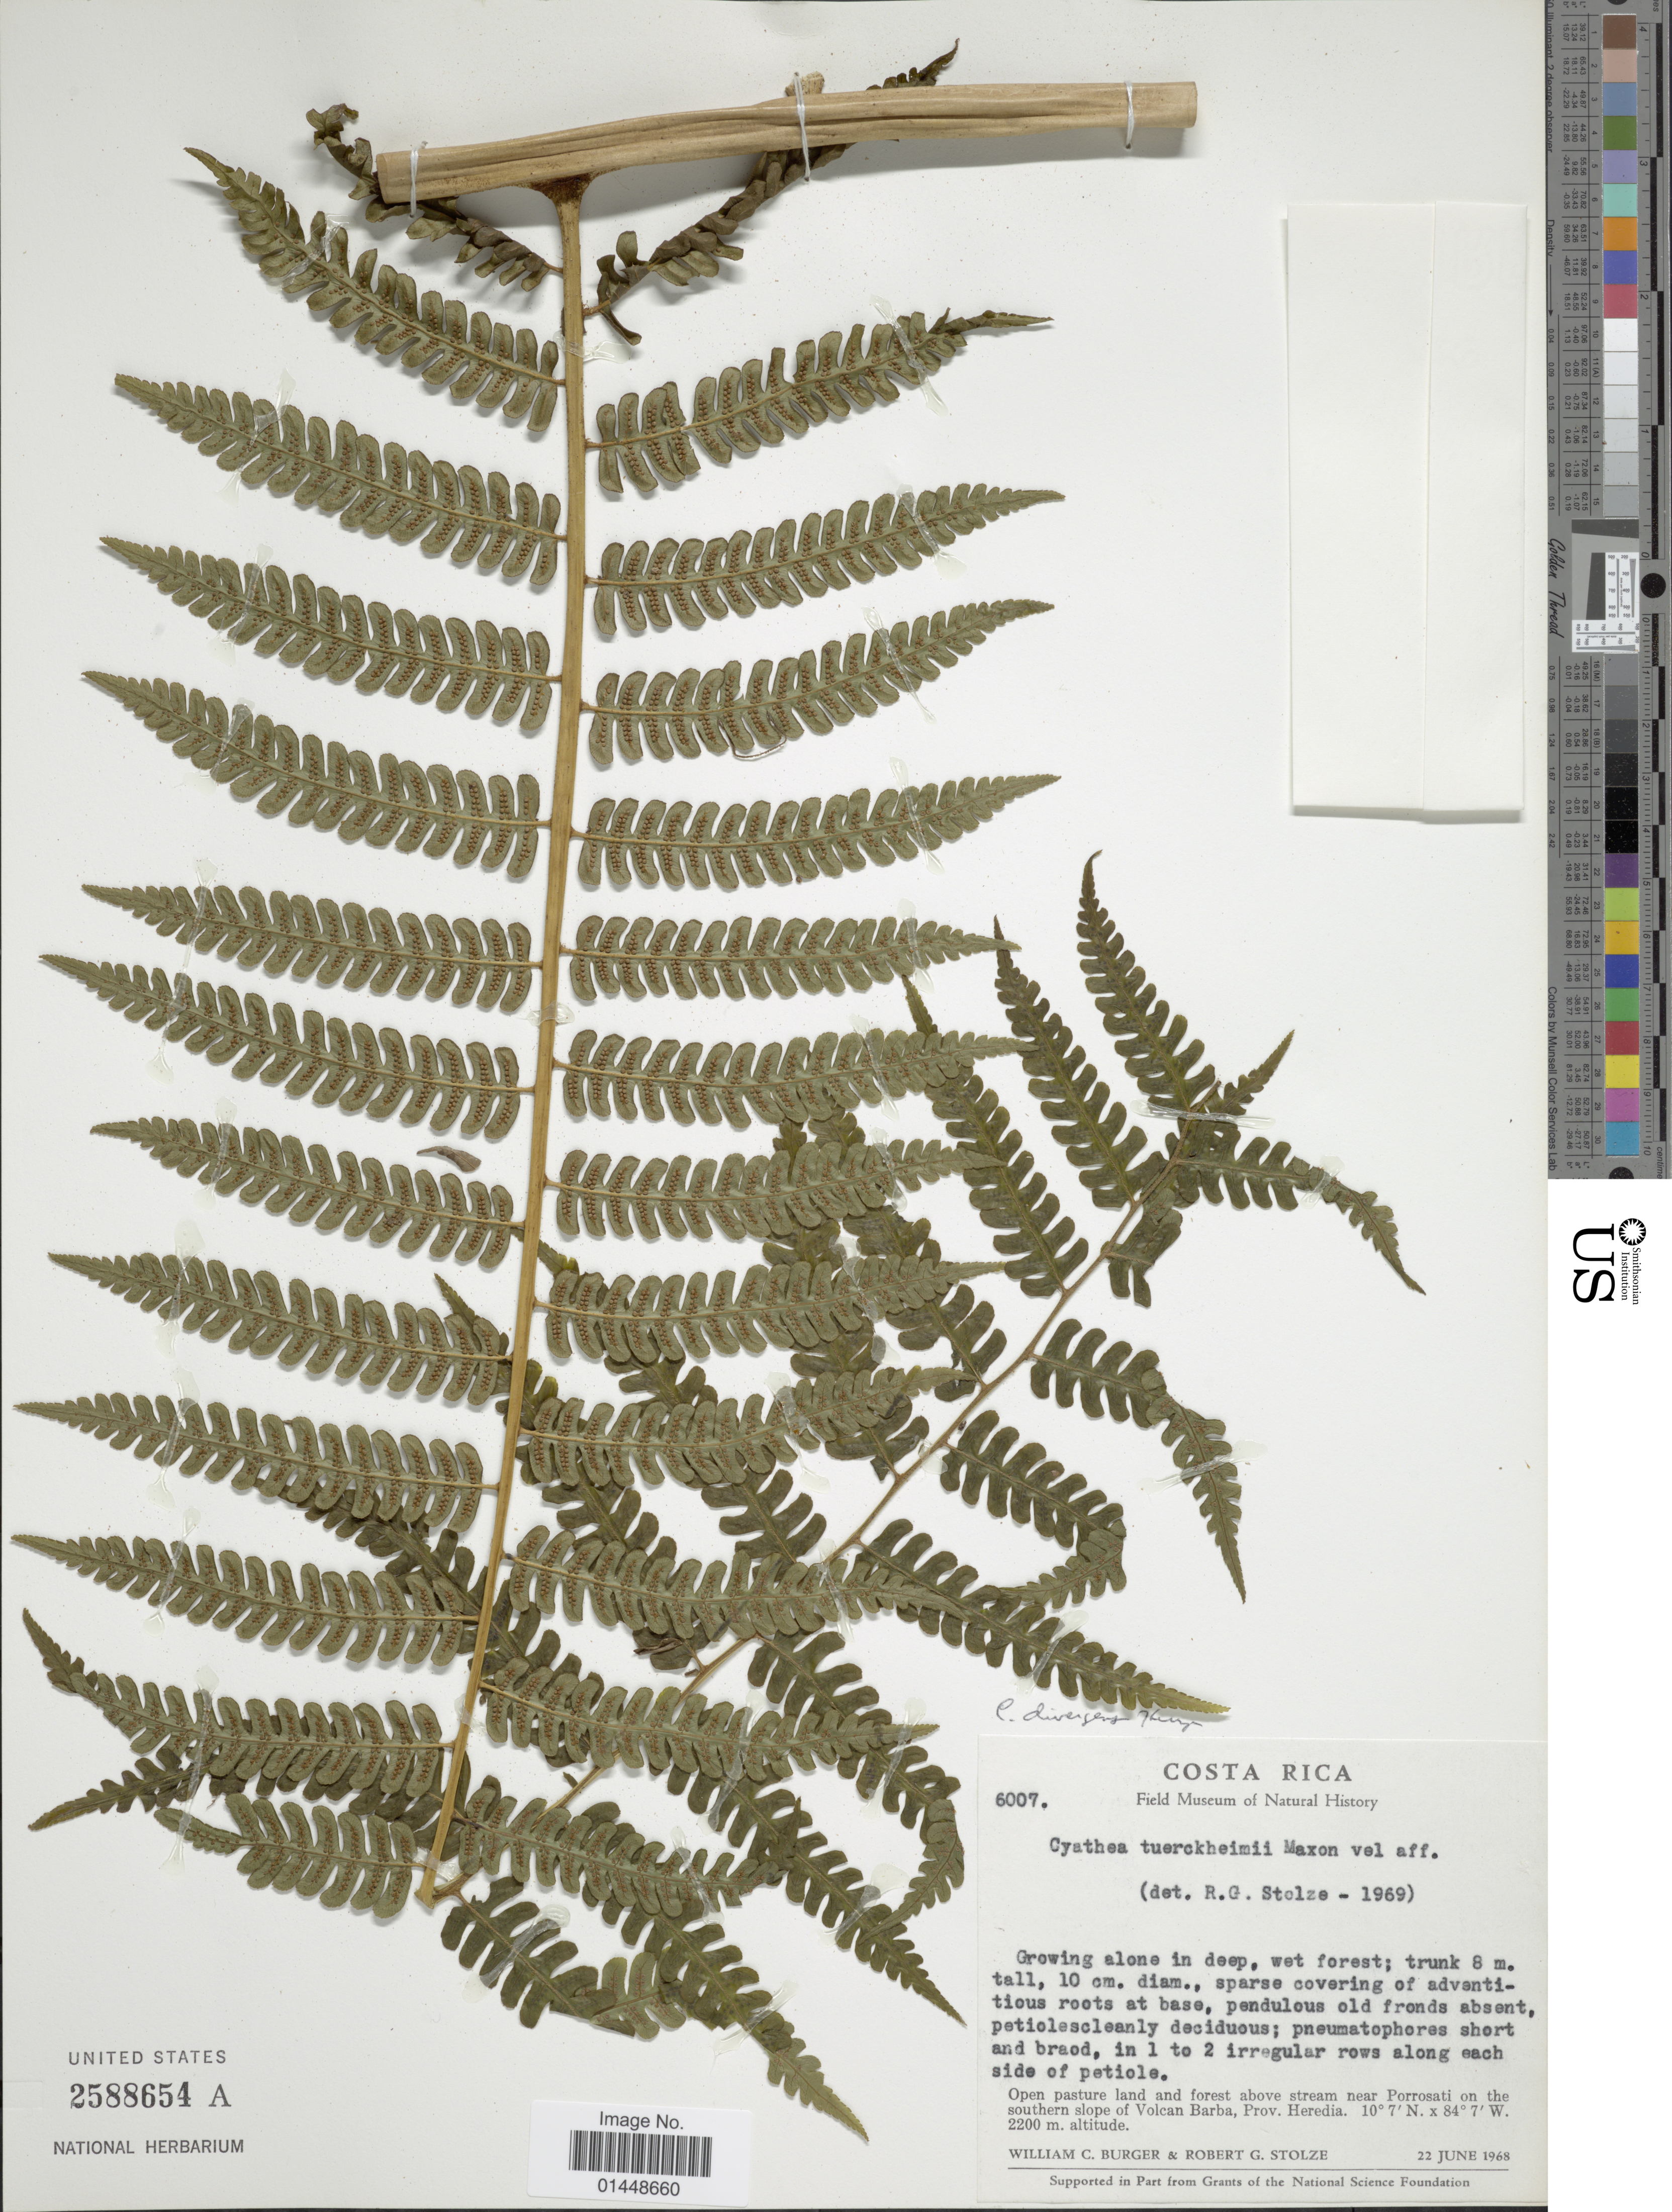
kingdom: Plantae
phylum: Tracheophyta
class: Polypodiopsida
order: Cyatheales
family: Cyatheaceae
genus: Cyathea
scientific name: Cyathea divergens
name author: Kunze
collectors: W. Burger & R. G. Stolze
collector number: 6007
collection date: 1968-06-22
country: Costa Rica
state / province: Heredia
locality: Open pasture land and forest above stream near Porrosati on the southern slope of Volcan Barba, Prov. Heredia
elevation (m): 2200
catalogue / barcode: US 2588654A